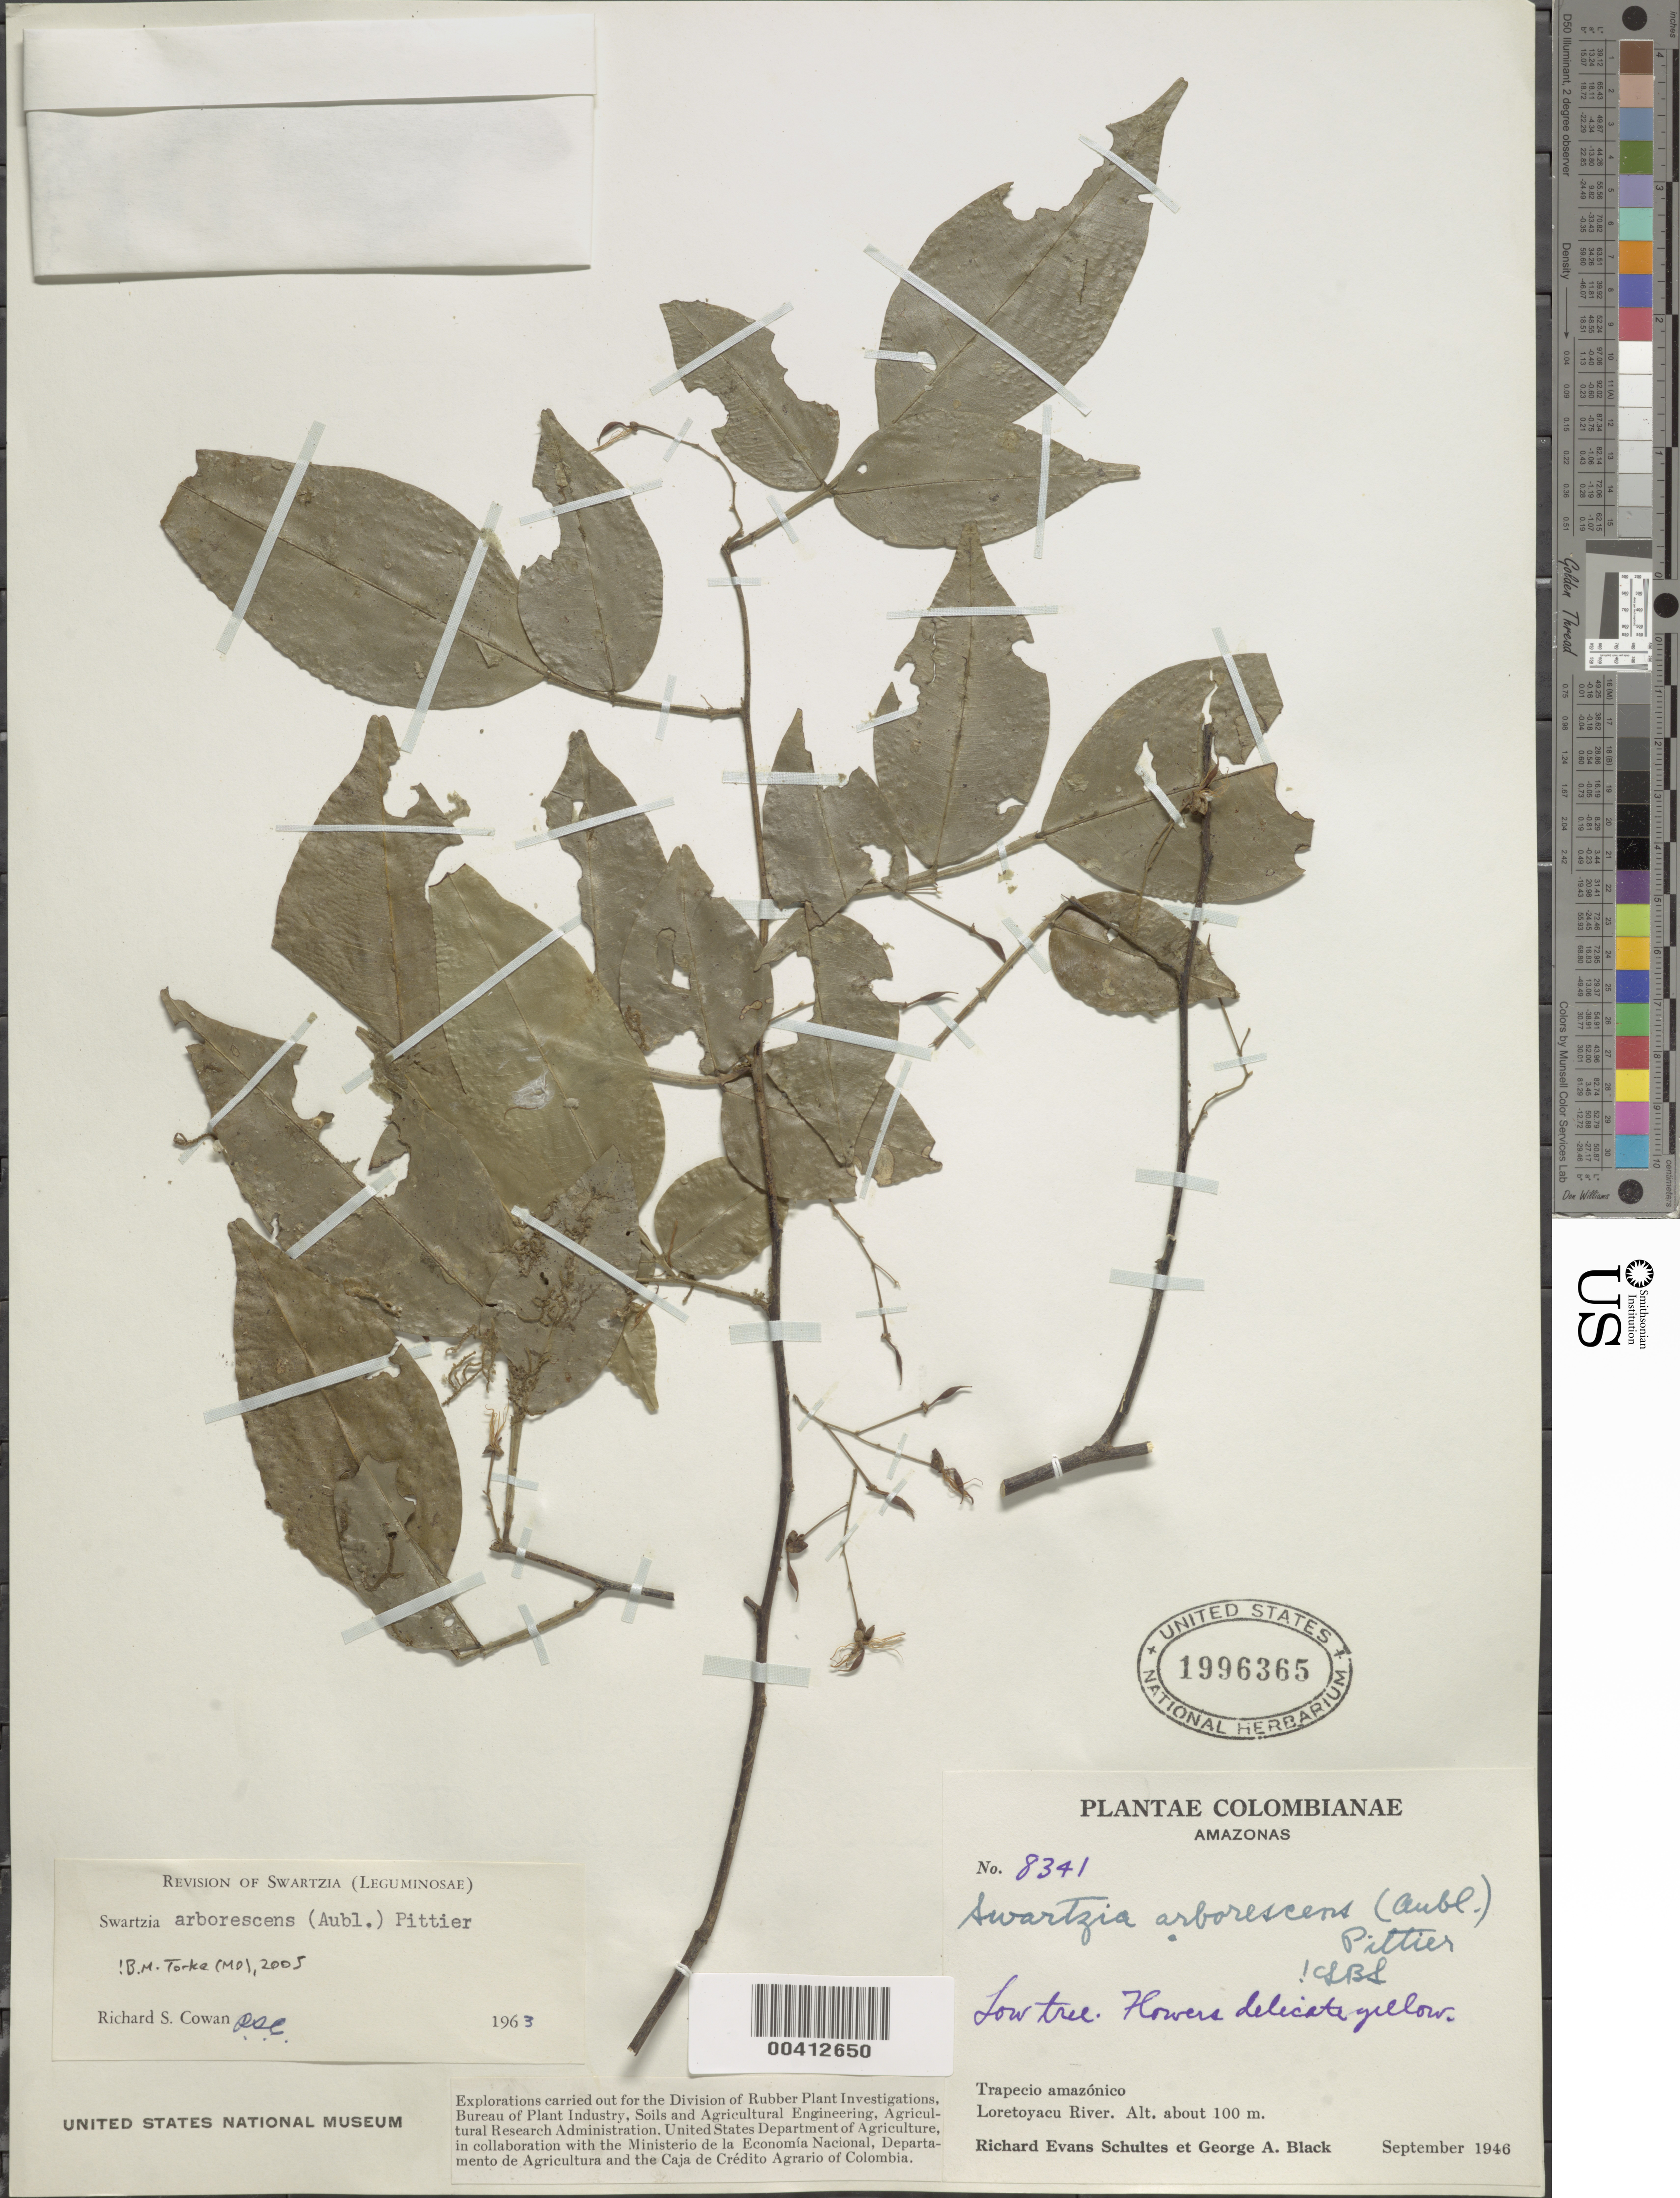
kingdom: Plantae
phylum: Tracheophyta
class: Magnoliopsida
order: Fabales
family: Fabaceae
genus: Swartzia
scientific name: Swartzia arborescens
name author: (Aubl.) Pittier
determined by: Cowan, R. S.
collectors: R. E. Schultes & G. A. Black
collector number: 8341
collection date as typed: Sep 1946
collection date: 1946-09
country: Colombia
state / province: Amazônas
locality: Loreta-Yacu River.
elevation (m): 100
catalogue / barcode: US 1996365